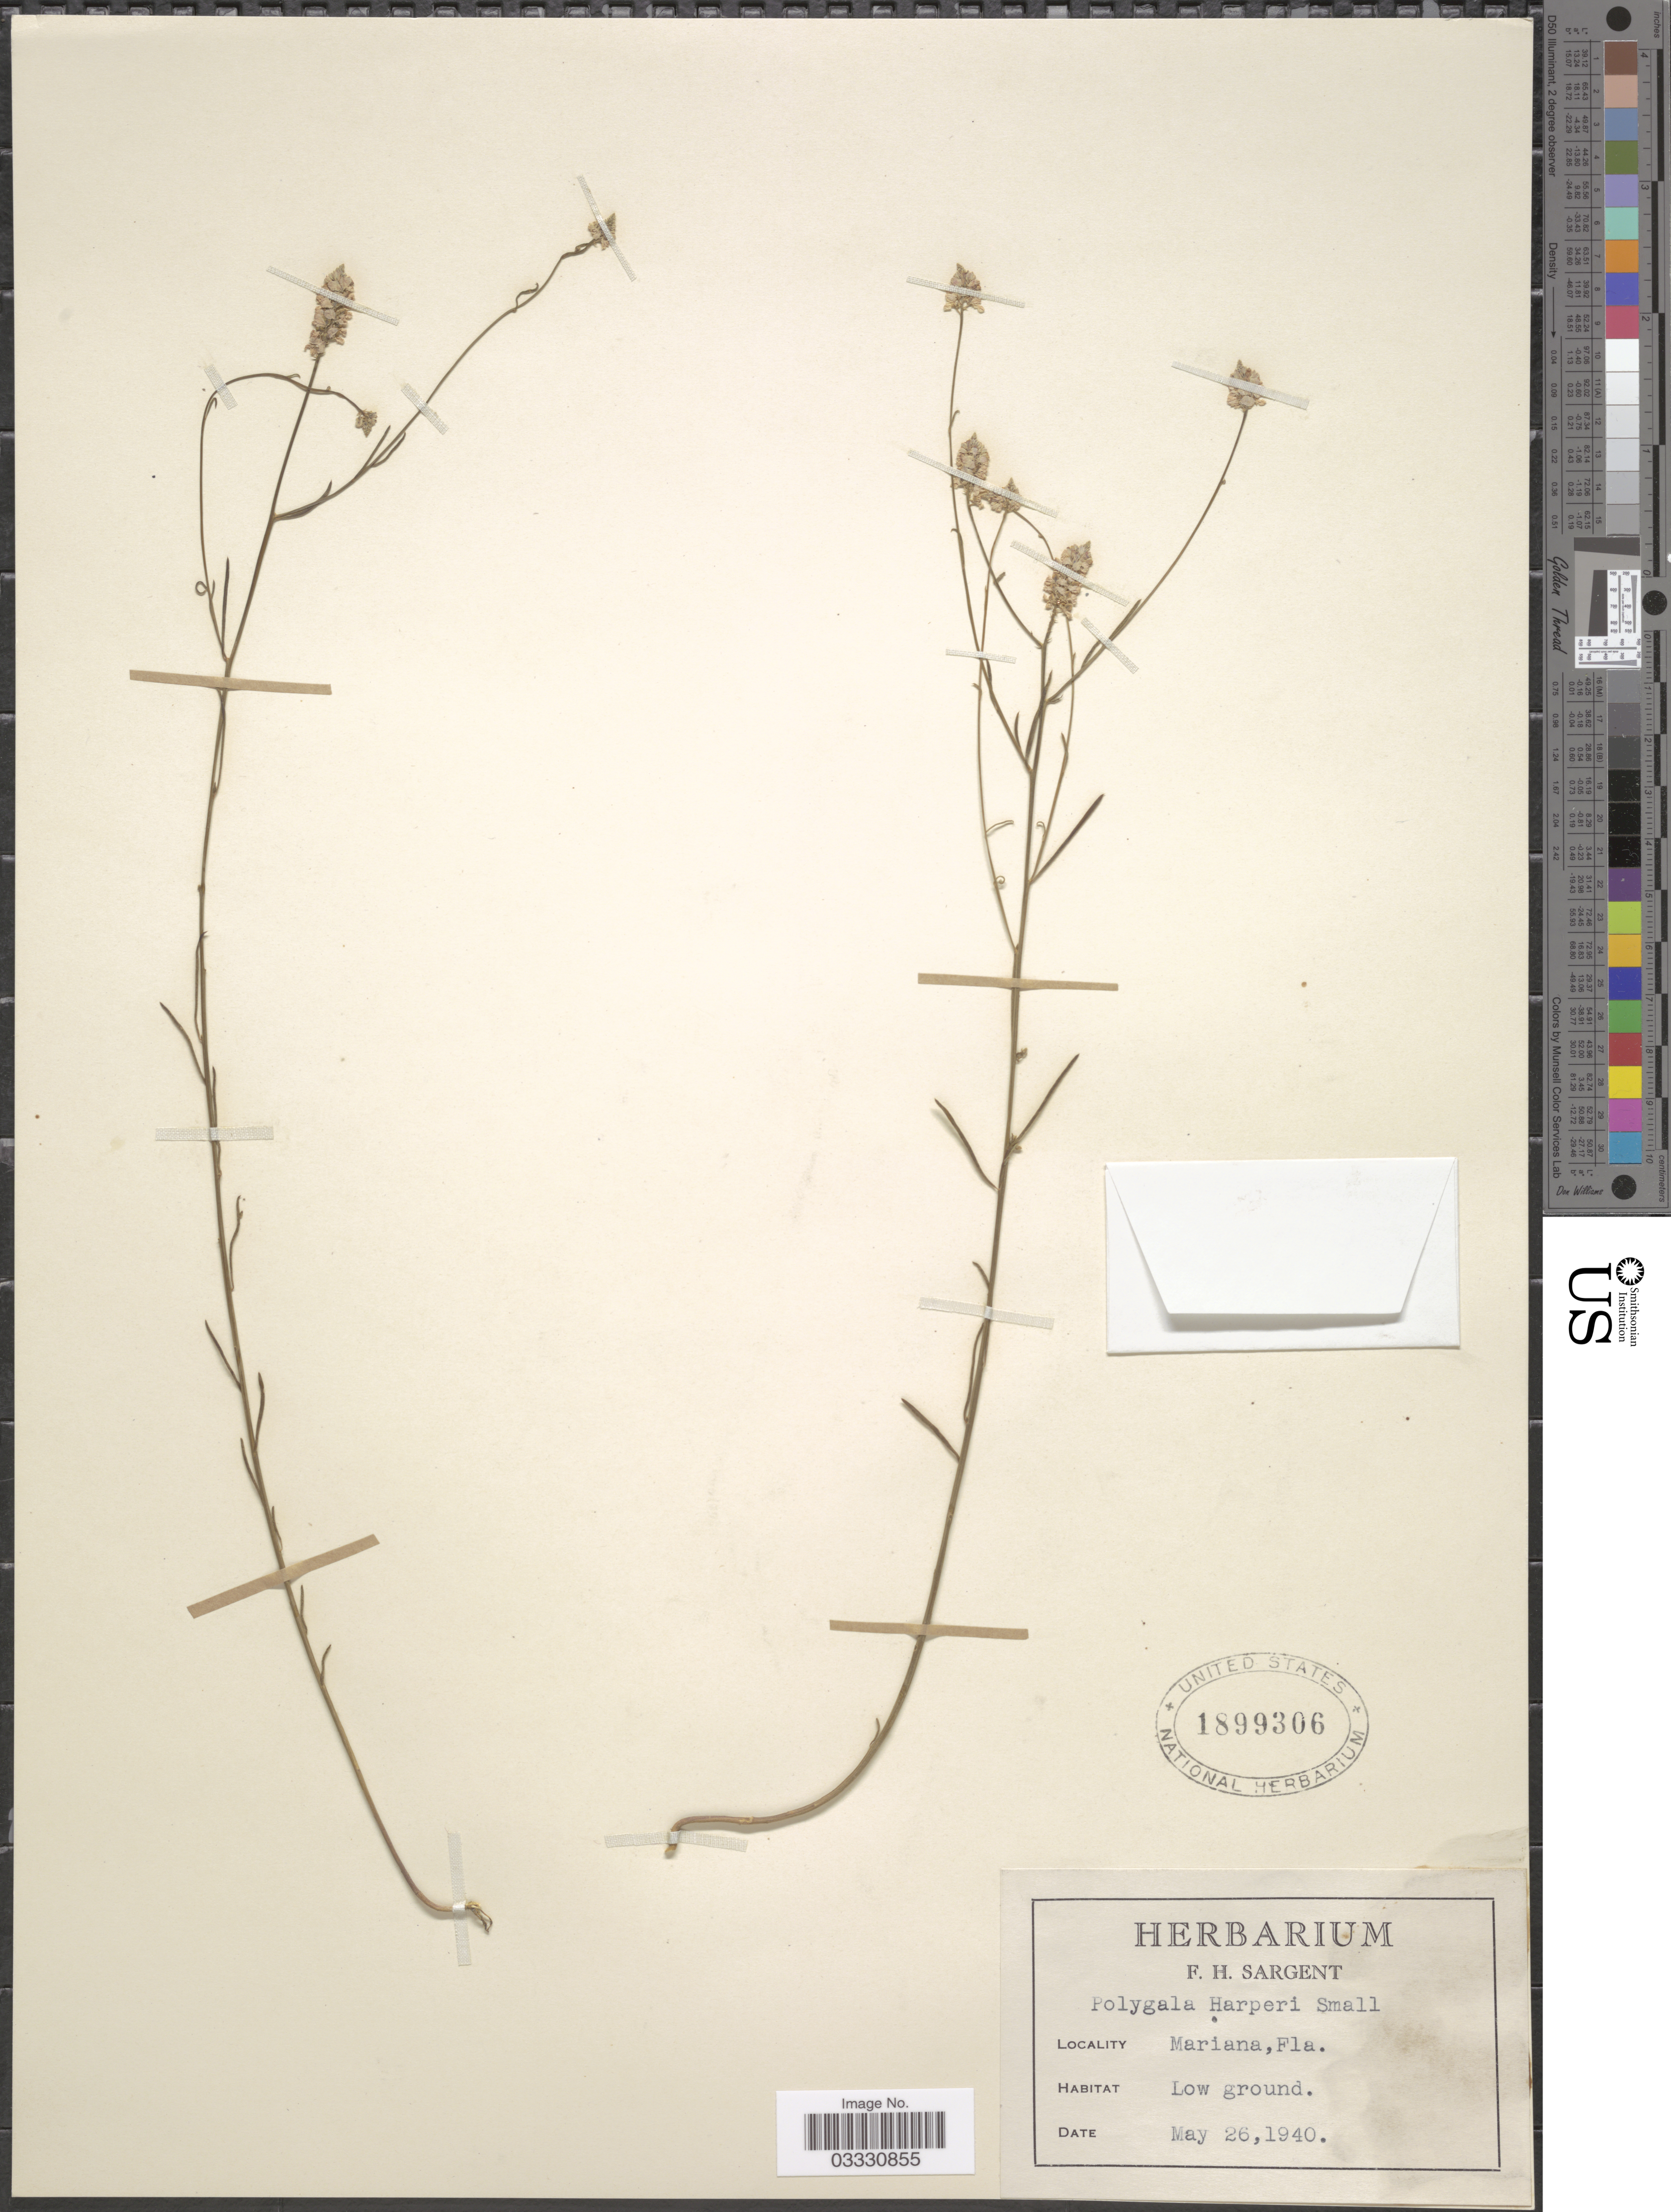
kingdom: Plantae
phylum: Tracheophyta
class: Magnoliopsida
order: Fabales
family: Polygalaceae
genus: Polygala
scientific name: Polygala harperi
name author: Small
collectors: F. H. Sargent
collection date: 1940-05-26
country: United States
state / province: Florida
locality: Mariana, Fla.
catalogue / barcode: US 1899306